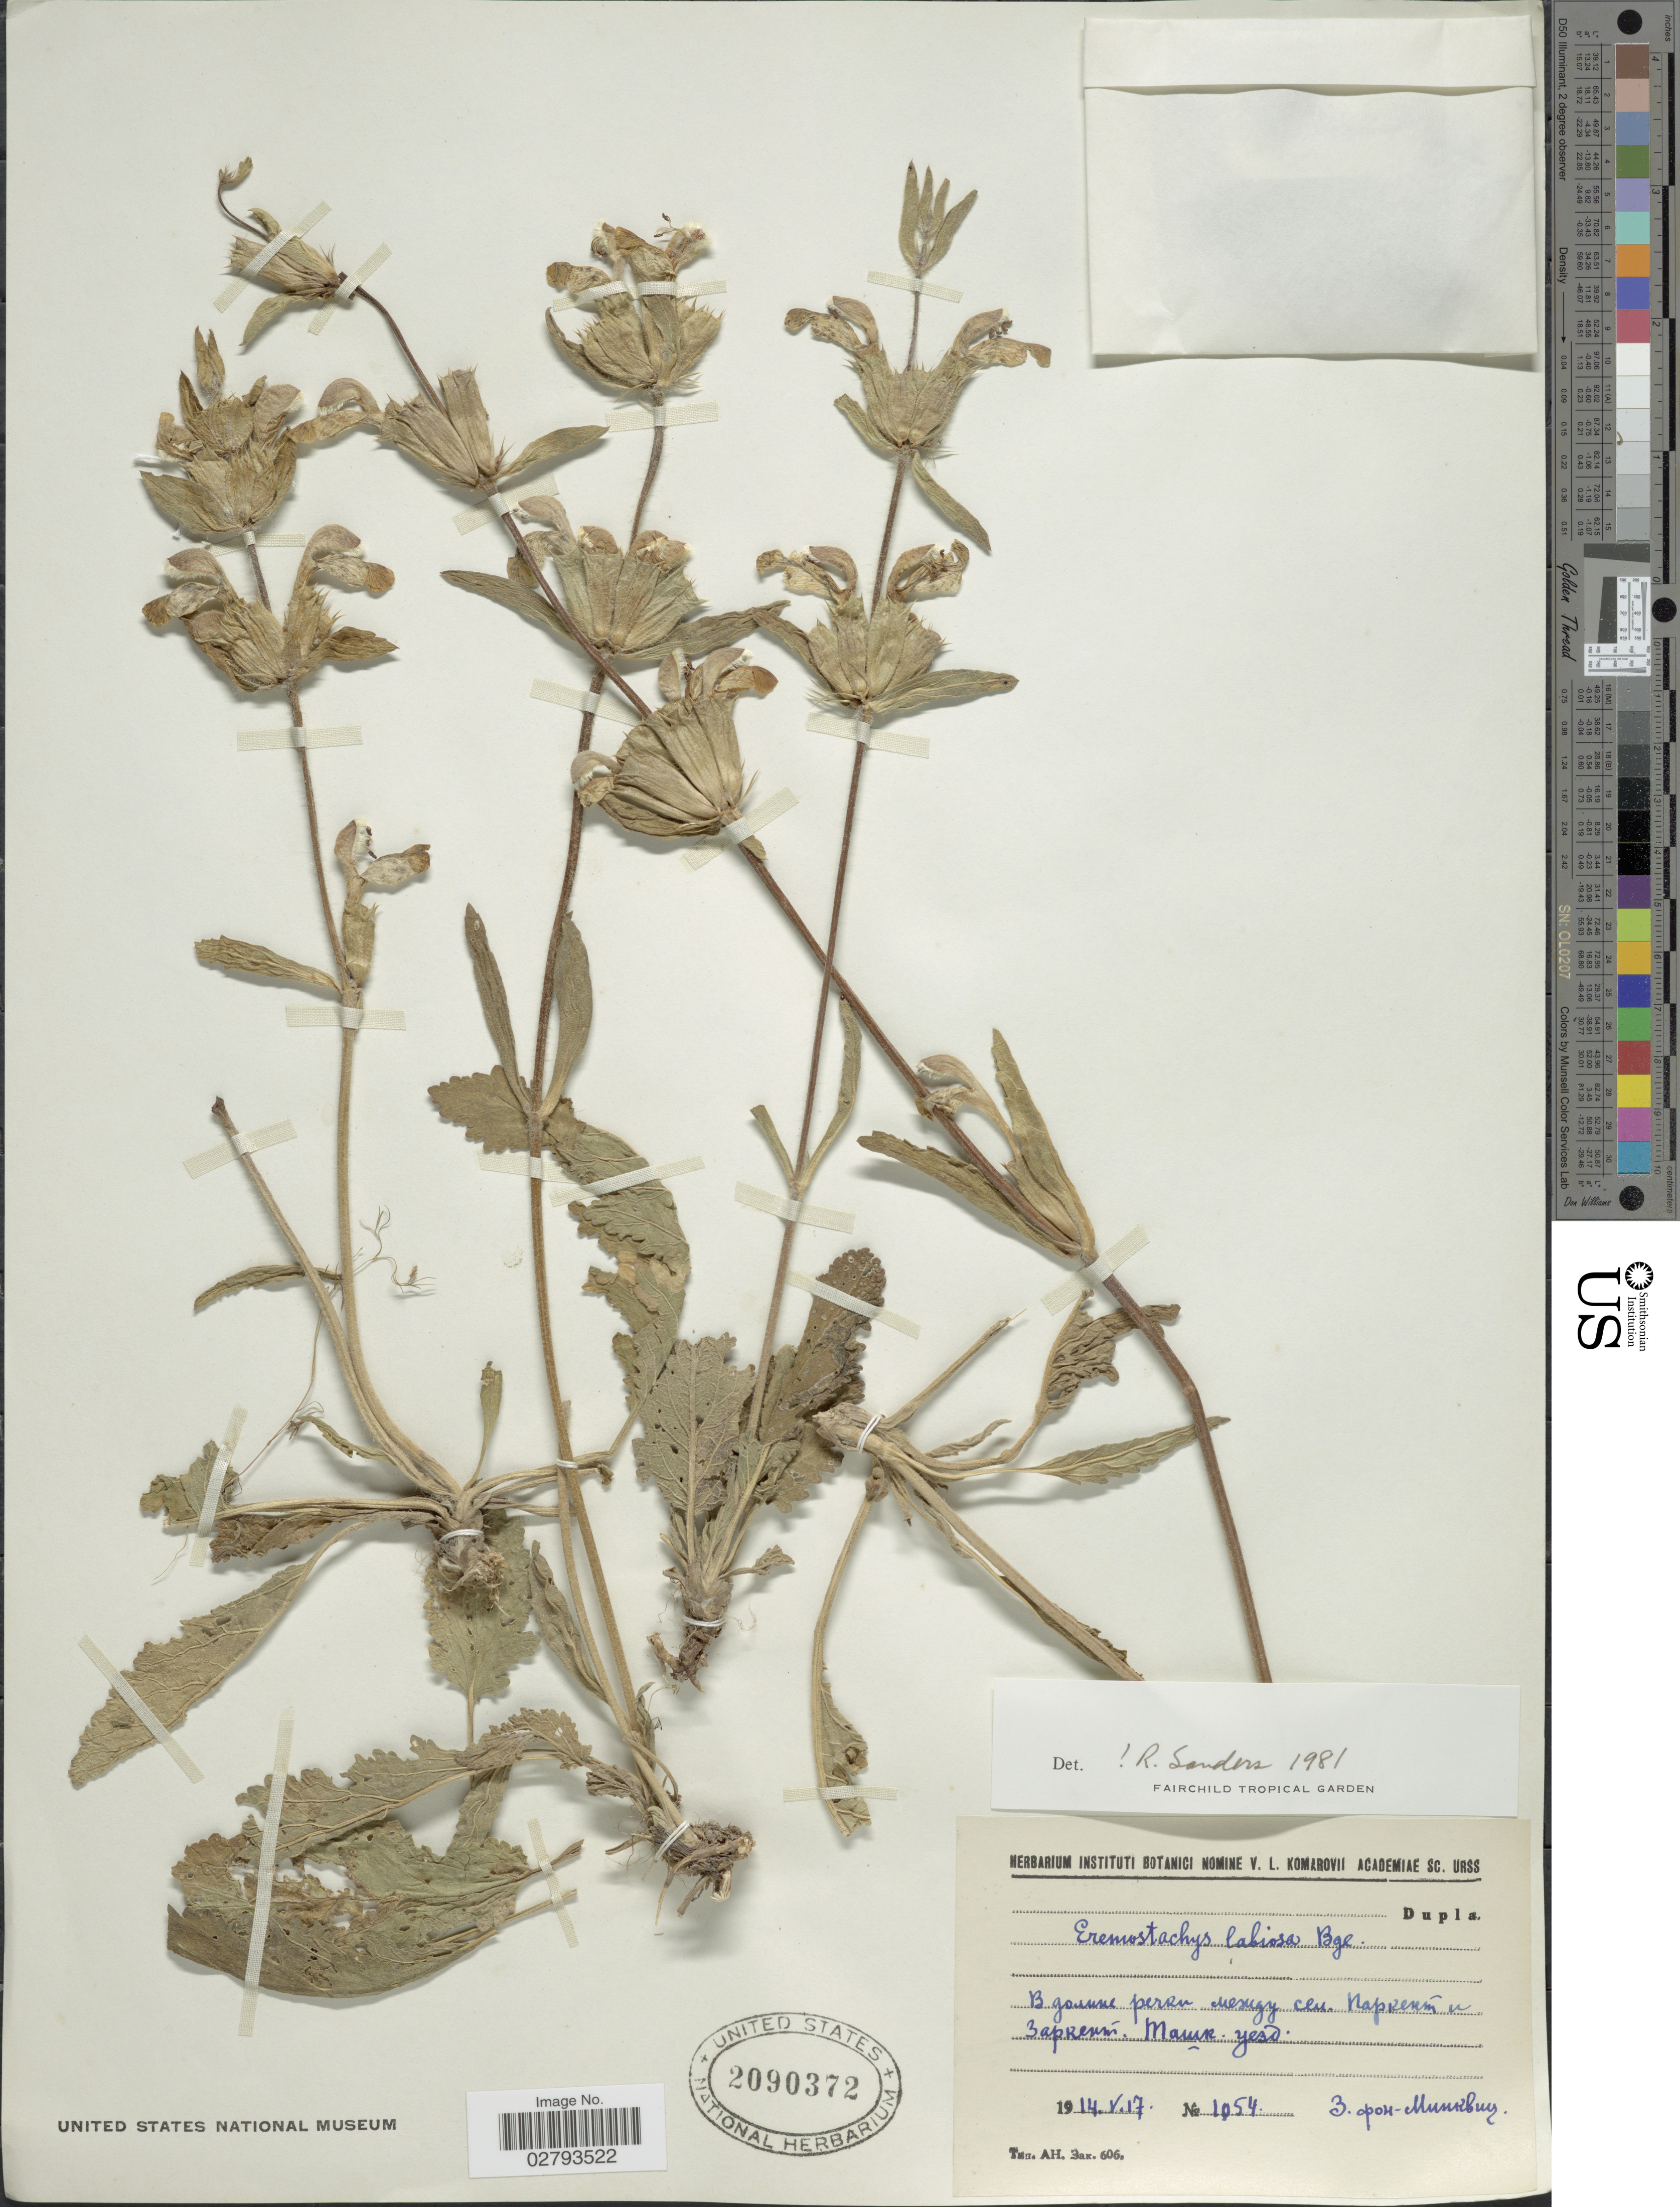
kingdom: Plantae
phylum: Tracheophyta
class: Magnoliopsida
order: Lamiales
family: Lamiaceae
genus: Eremostachys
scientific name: Eremostachys labiosa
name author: Bunge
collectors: Z. Fon-Minkvits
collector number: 1054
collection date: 1914-05-17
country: Uzbekistan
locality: Between Parkent and Zarkent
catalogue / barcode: US 2090372